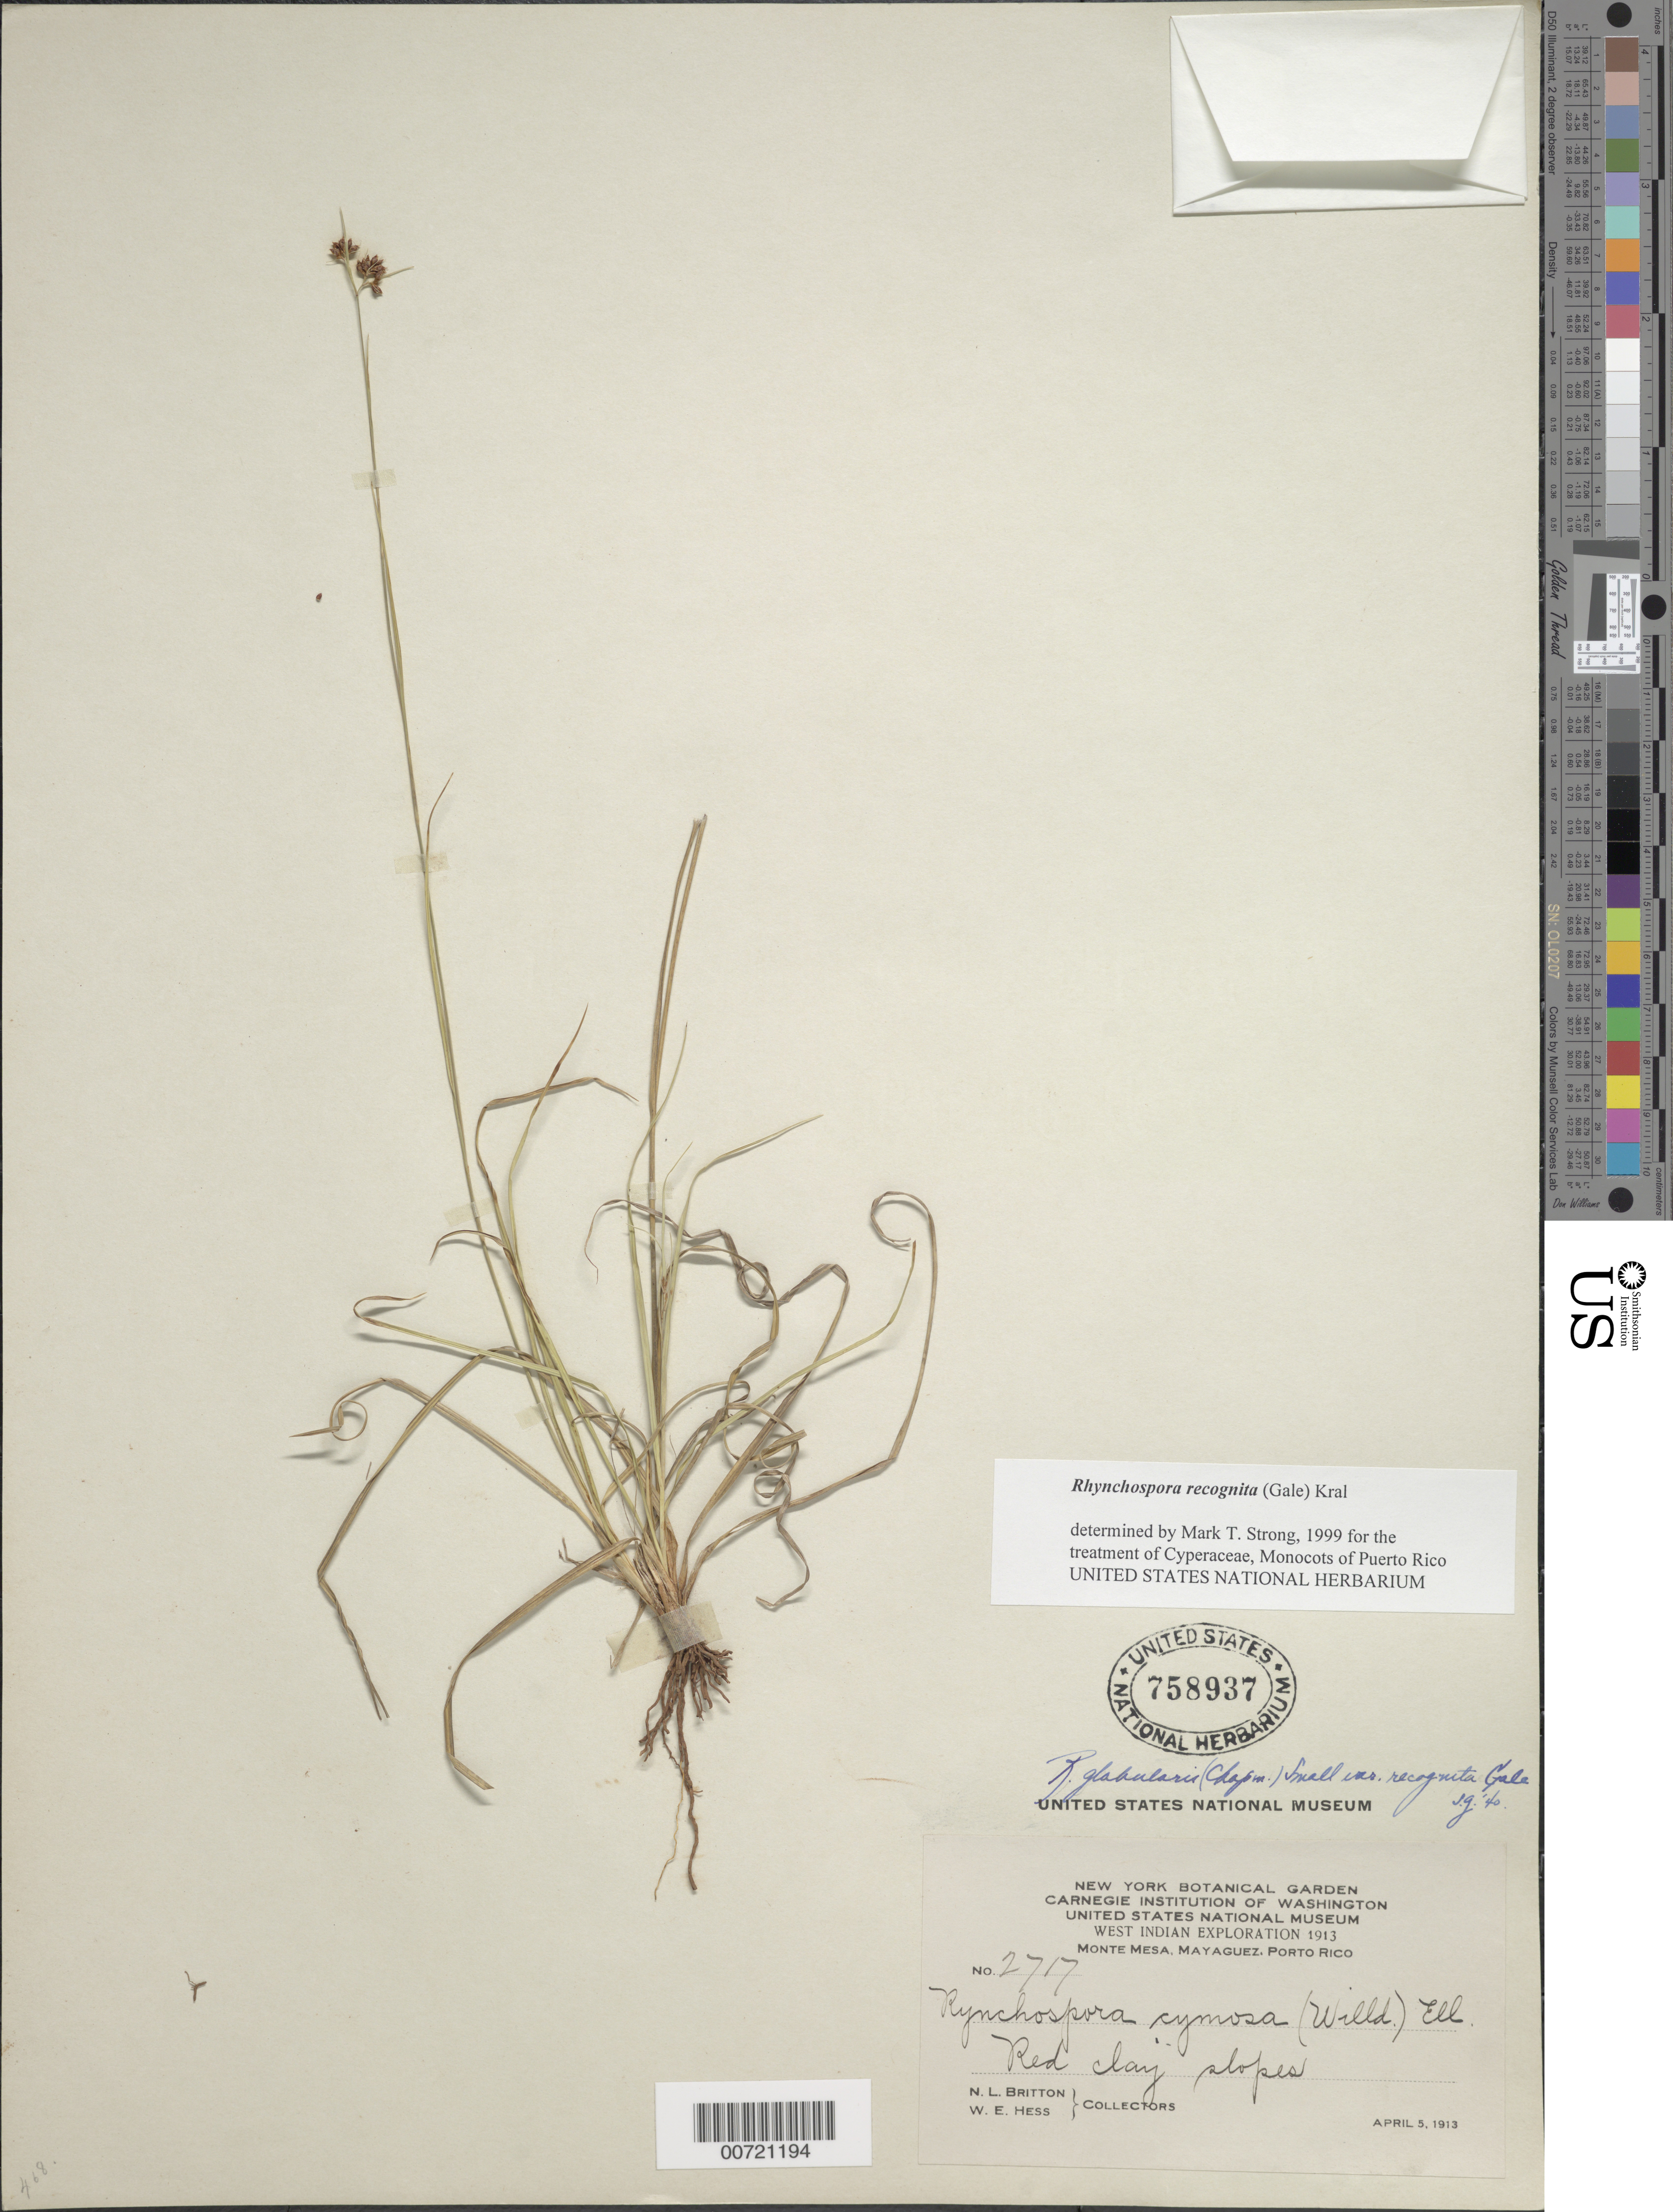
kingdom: Plantae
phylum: Tracheophyta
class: Liliopsida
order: Poales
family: Cyperaceae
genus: Rhynchospora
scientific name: Rhynchospora recognita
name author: (Gale) Kral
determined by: Strong, M. T., (US), Smithsonian Institution - National Museum of Natural History (UNITED STATES)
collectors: N. Britton & W. Hess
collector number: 2717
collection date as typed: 05 Apr 1913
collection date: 1913-04-05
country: Puerto Rico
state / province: Mayagüez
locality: Monte Mesa, Mayaguez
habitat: Red clay slopes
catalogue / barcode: US 758937